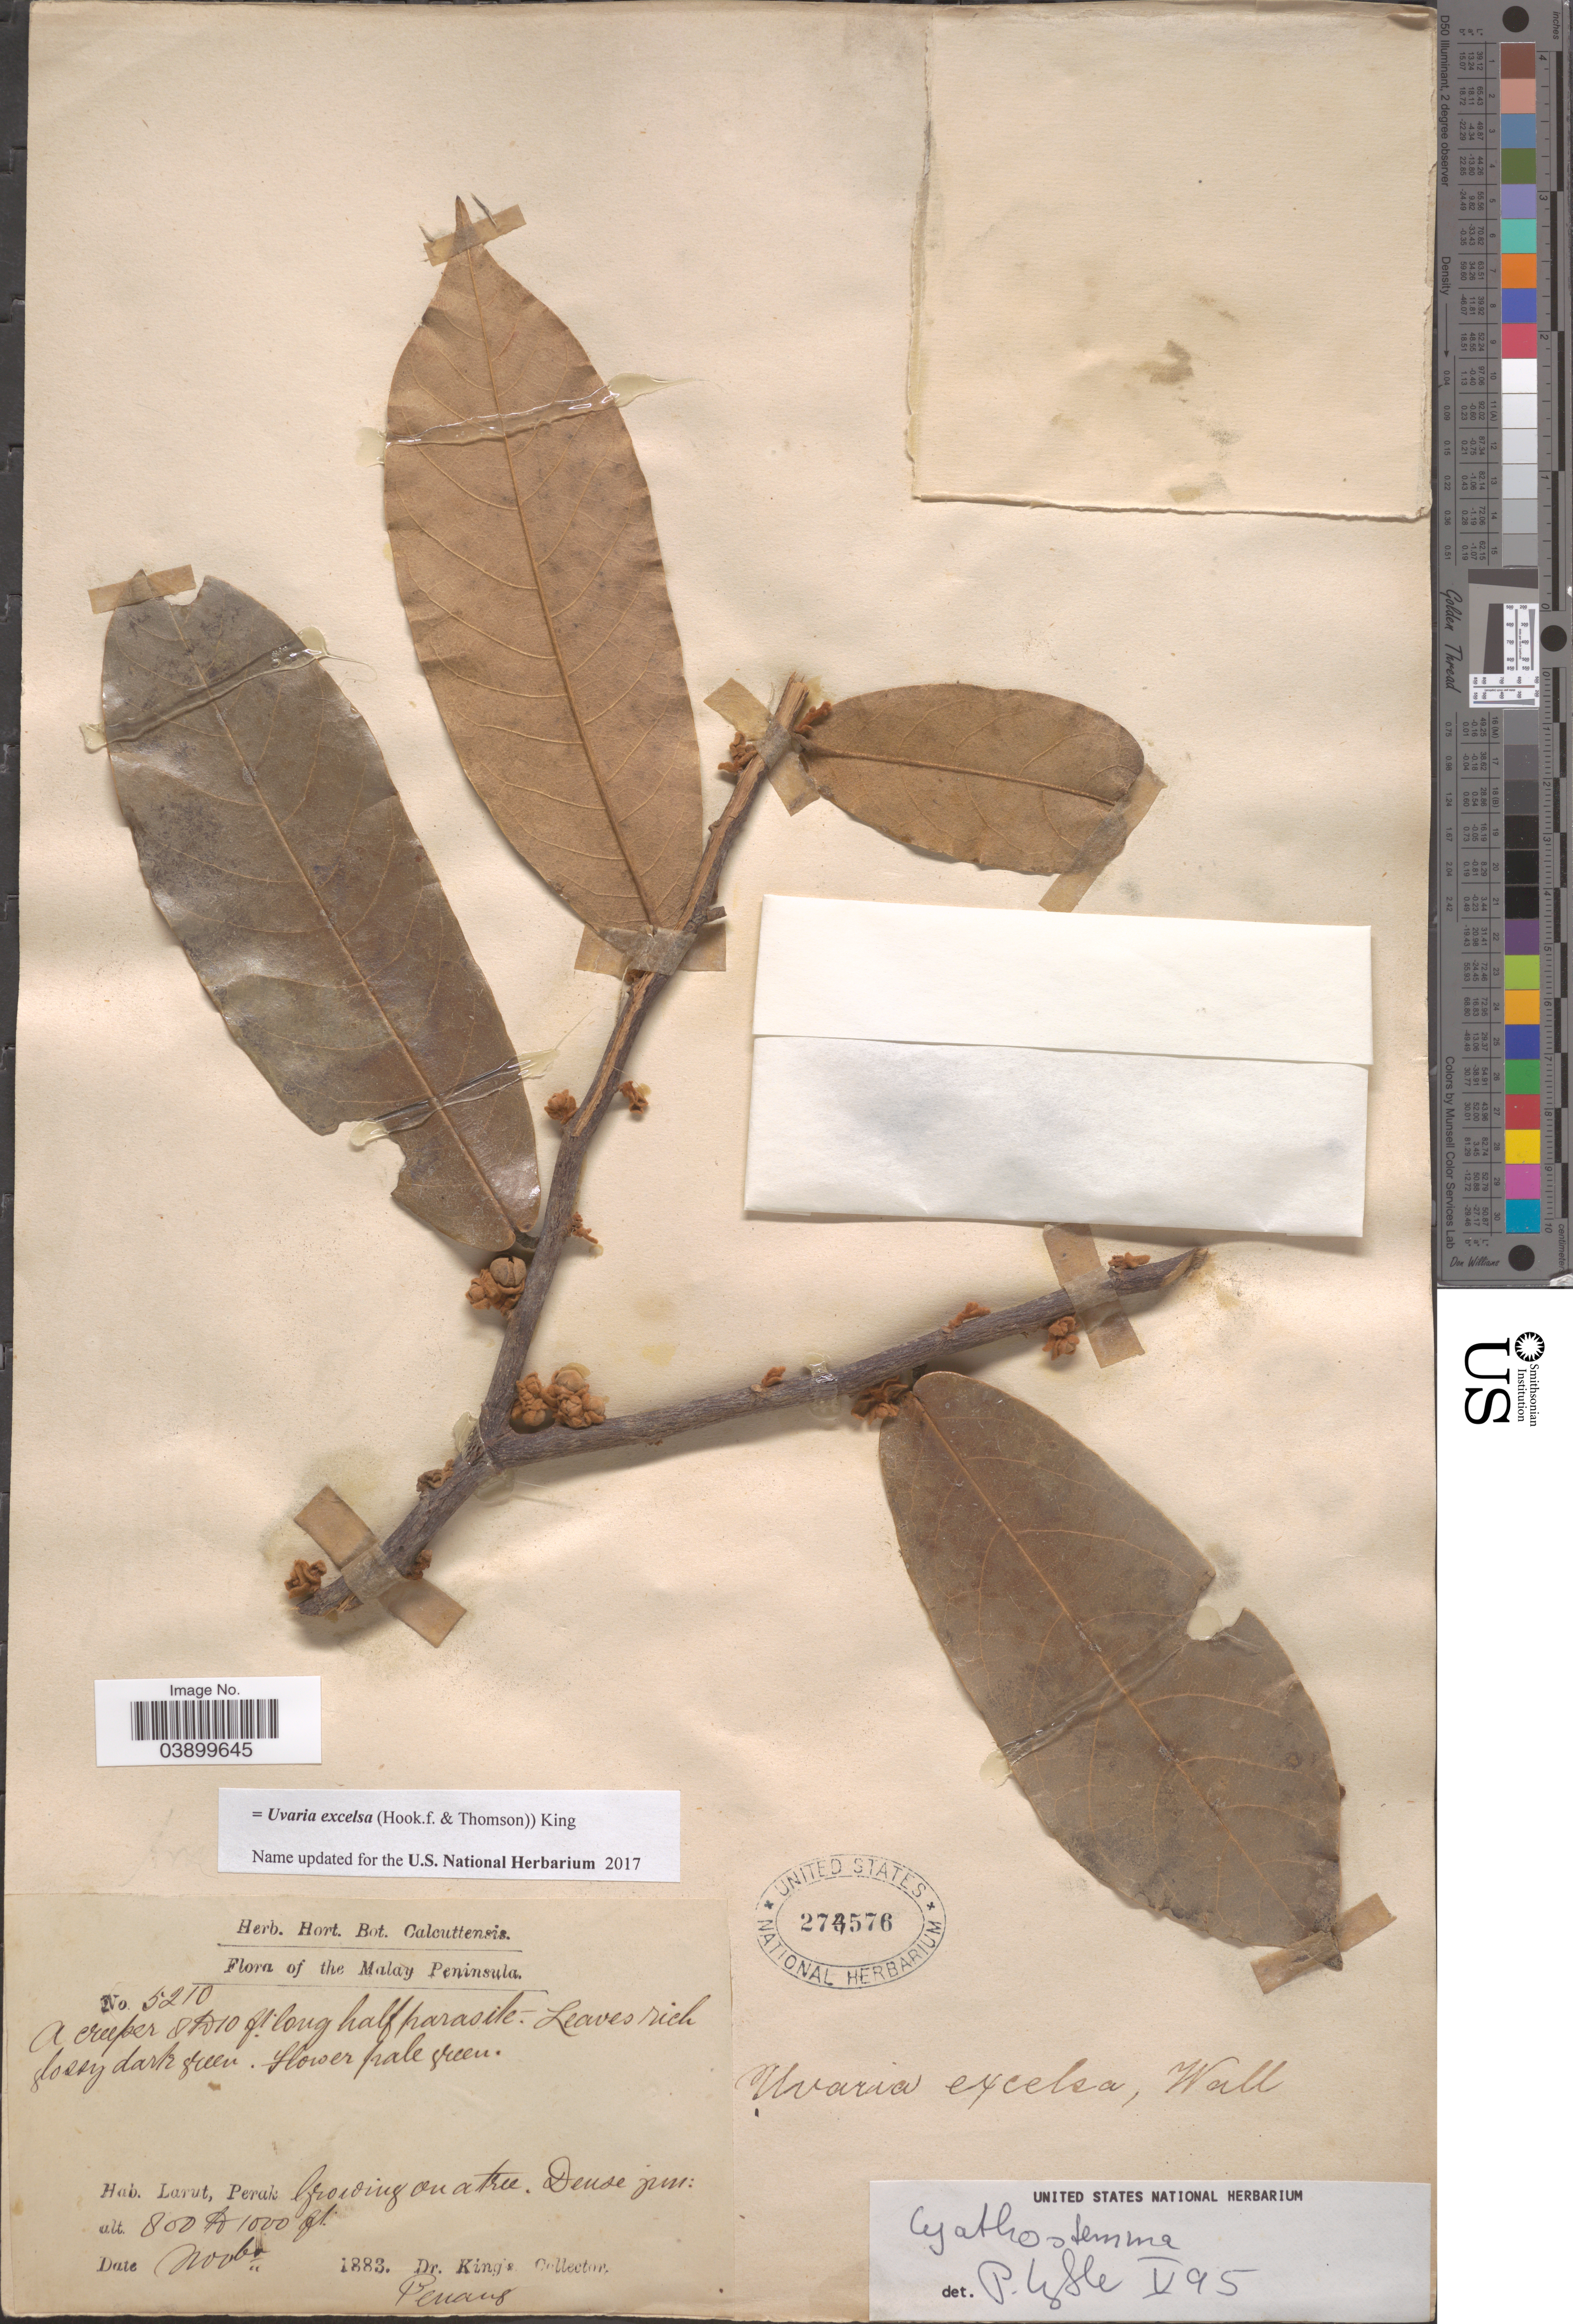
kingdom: Plantae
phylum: Tracheophyta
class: Magnoliopsida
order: Magnoliales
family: Annonaceae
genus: Uvaria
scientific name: Uvaria excelsa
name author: (Hook. f. & Thomson) King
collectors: Dr. King's collector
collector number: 5210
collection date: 1883-11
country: Malaysia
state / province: Perak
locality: The Malay Peninsula. Larut. Penang.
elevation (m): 244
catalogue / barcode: US 274576